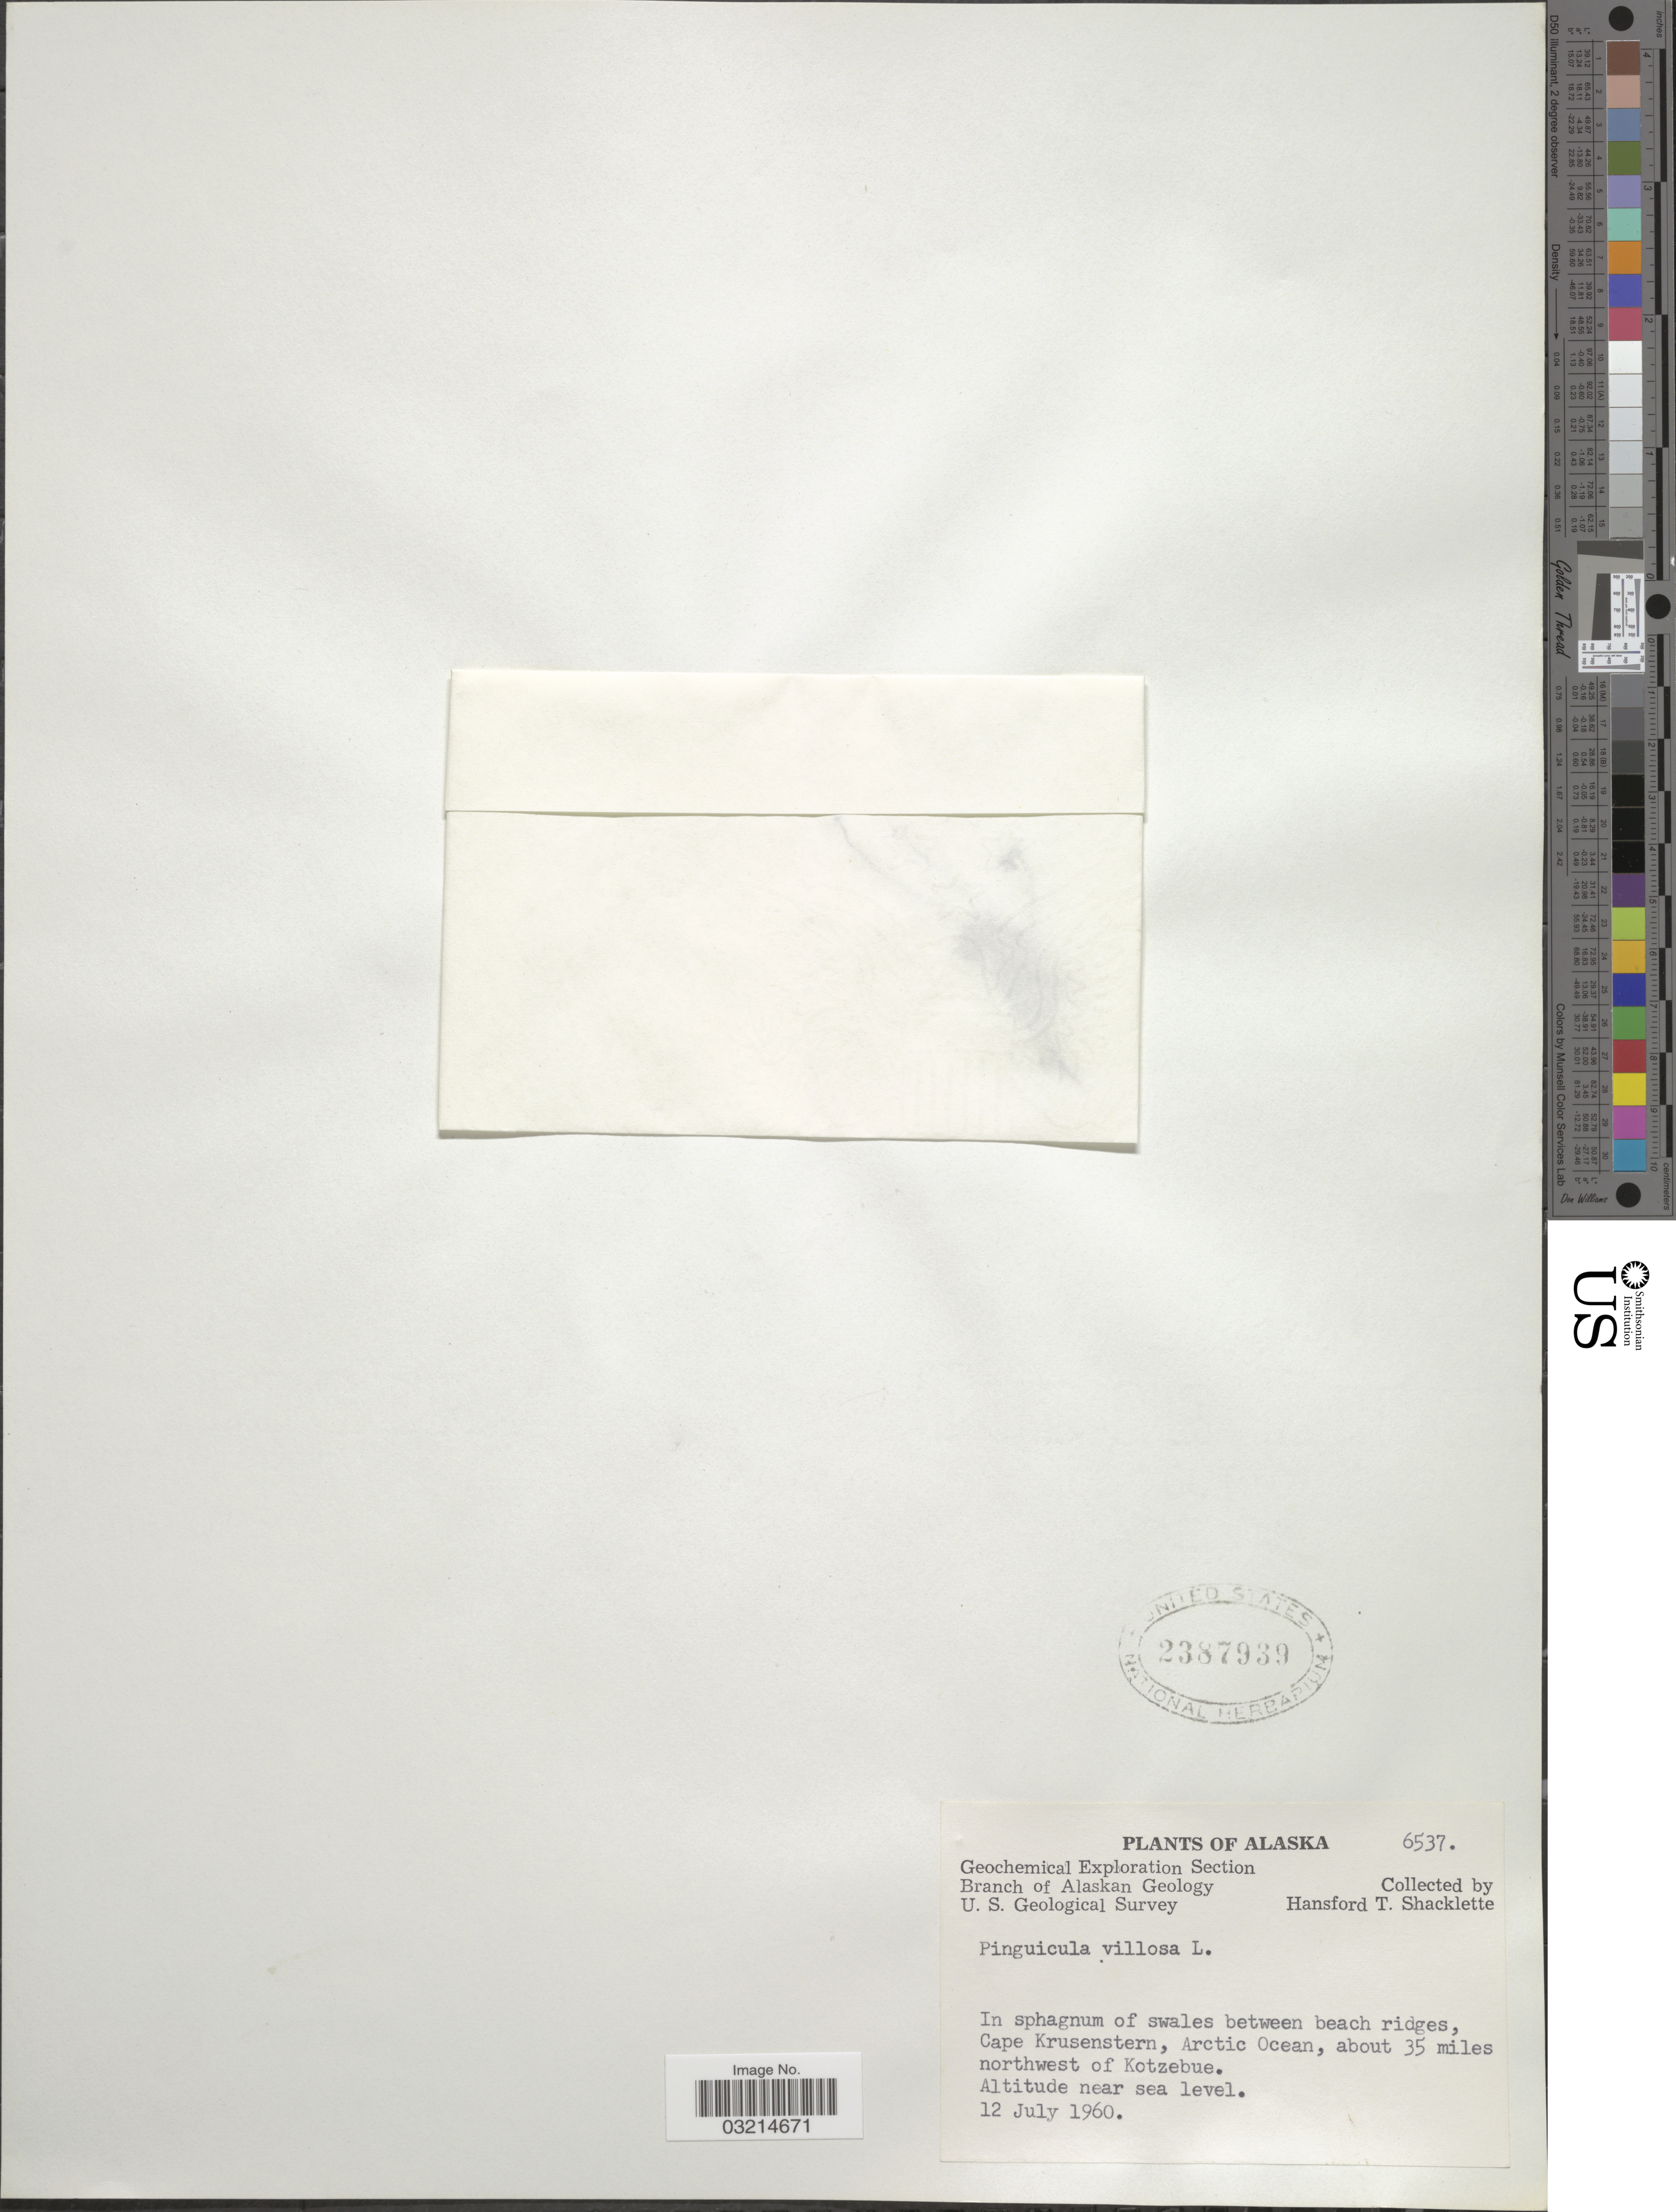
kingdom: Plantae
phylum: Tracheophyta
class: Magnoliopsida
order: Lamiales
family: Lentibulariaceae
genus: Pinguicula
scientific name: Pinguicula villosa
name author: L.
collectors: H. Shacklette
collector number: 6537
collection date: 1960-07-12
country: United States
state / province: Alaska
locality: Cape Krusenstern, Arctic Ocean, about 35 miles northwest of Kotzebue.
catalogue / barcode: US 2387939